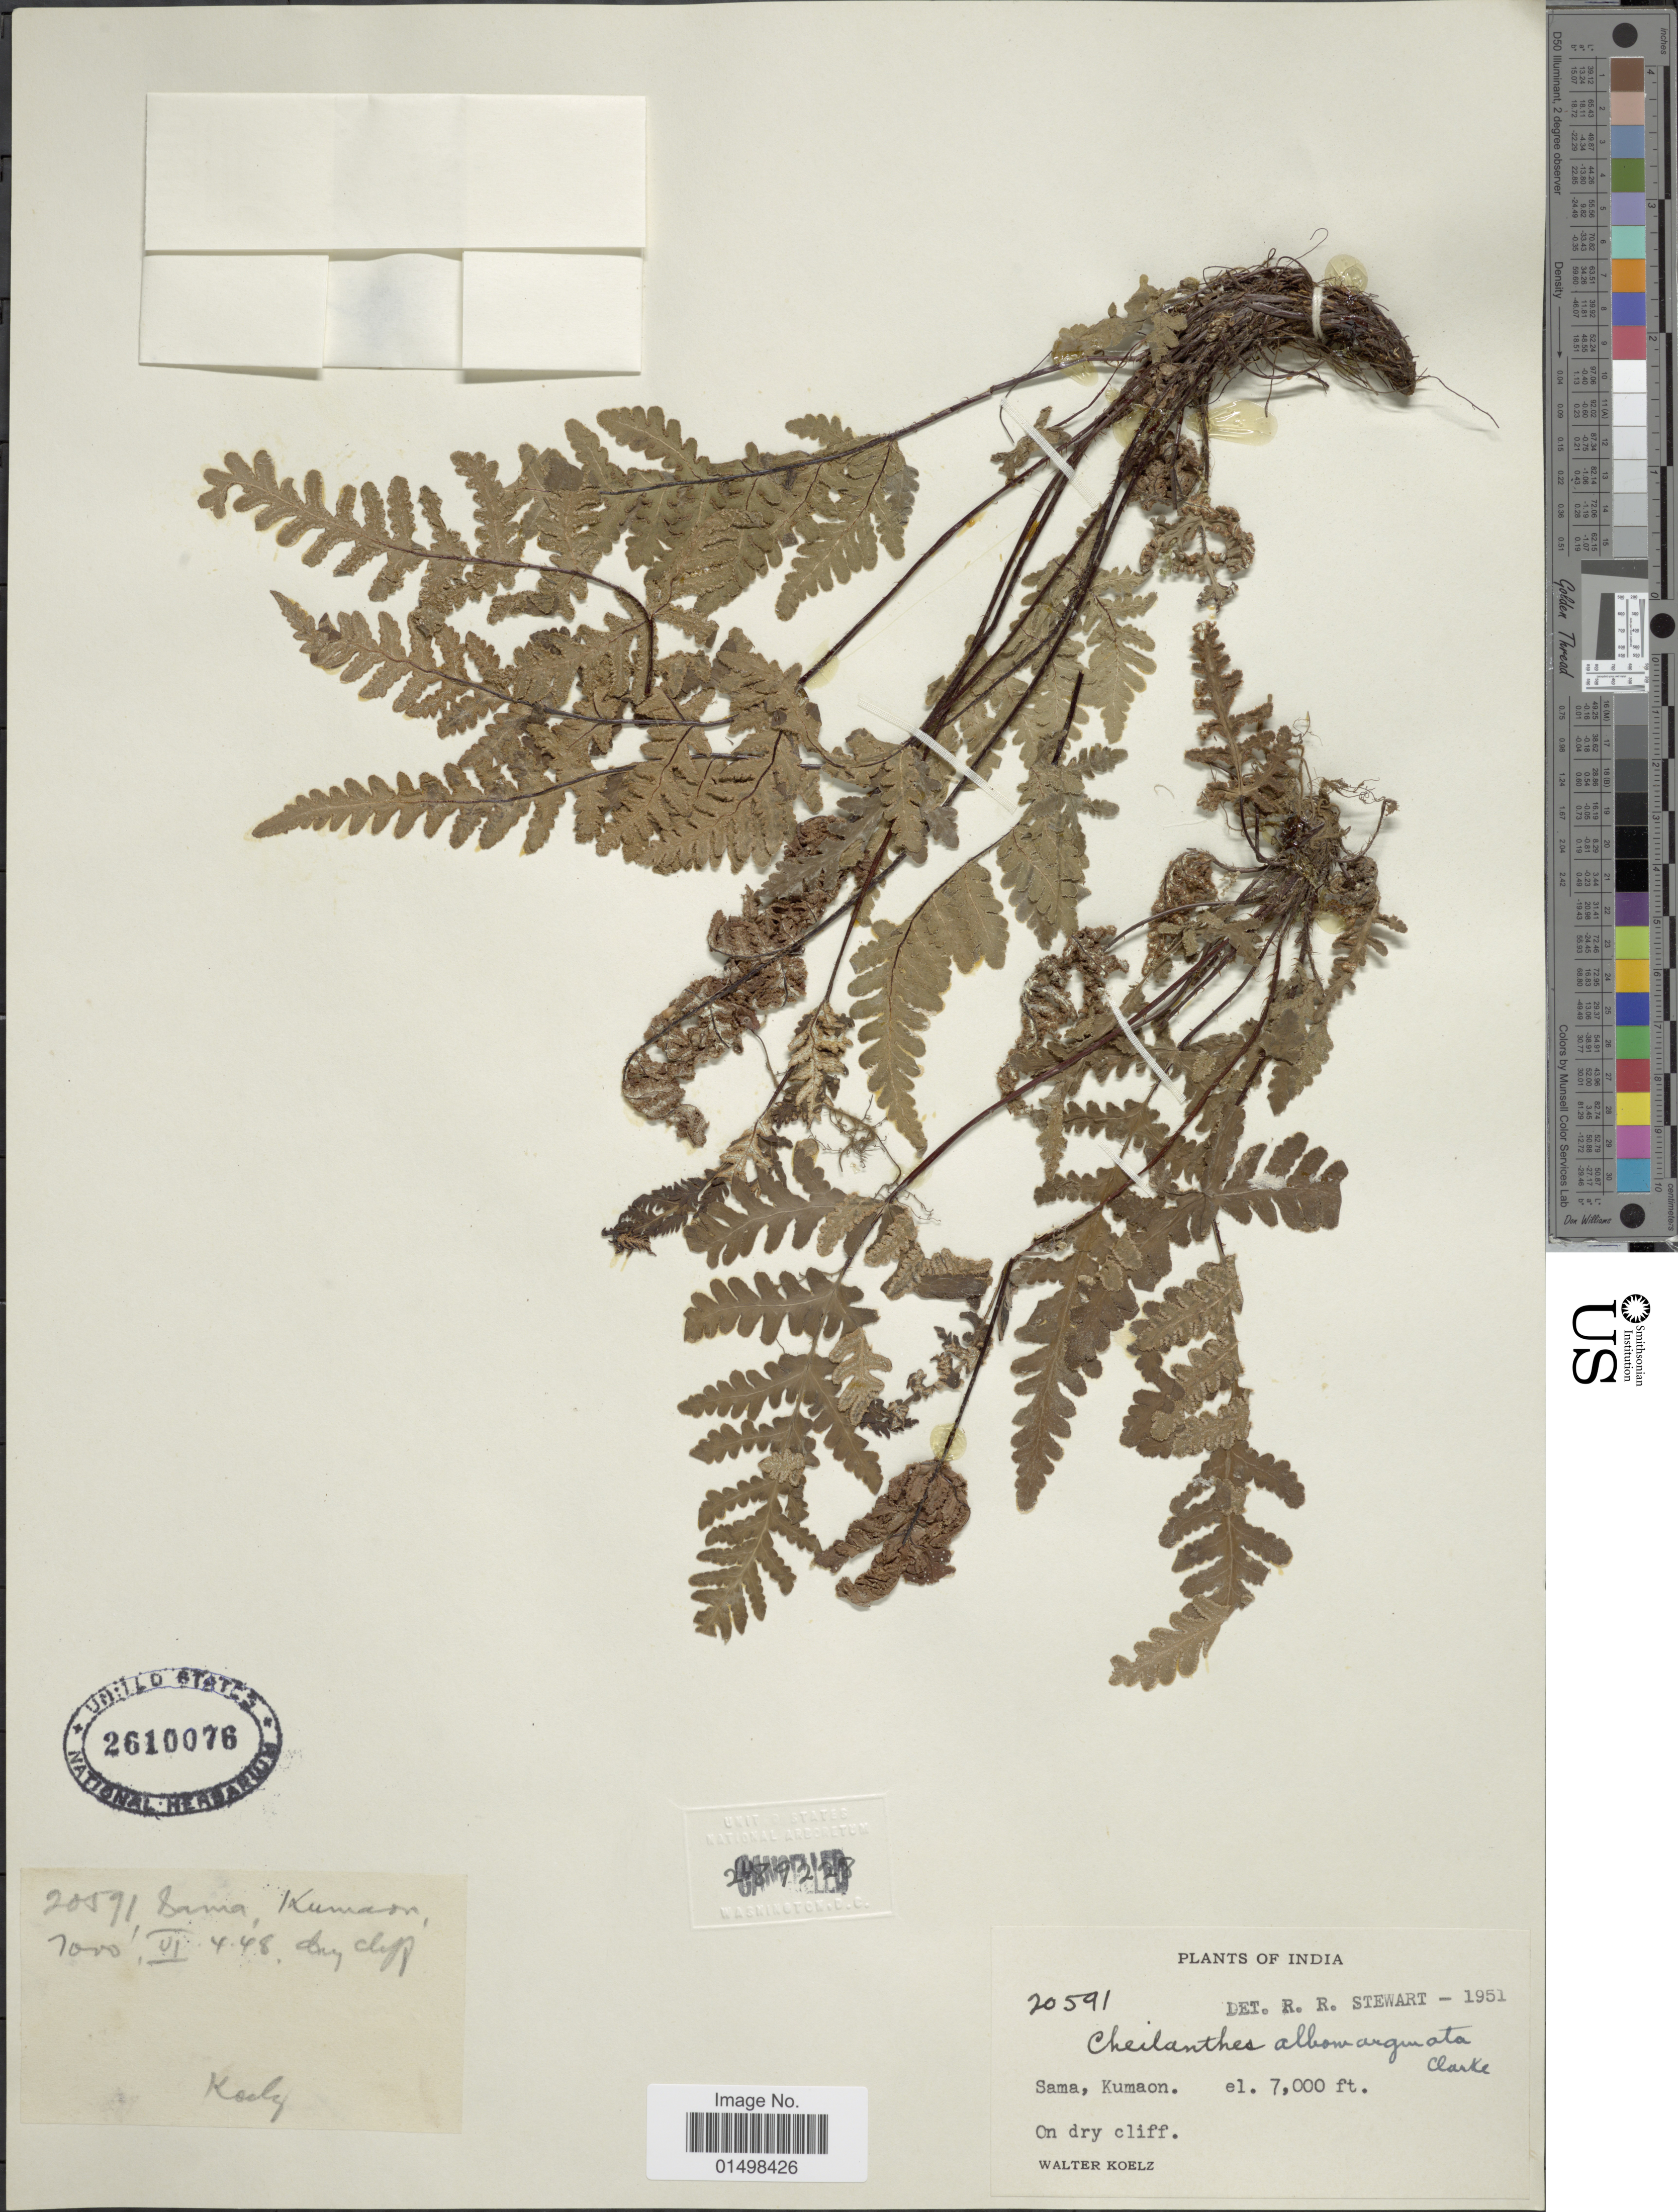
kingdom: Plantae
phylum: Tracheophyta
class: Polypodiopsida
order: Polypodiales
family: Pteridaceae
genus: Aleuritopteris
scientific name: Aleuritopteris albomarginata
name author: (C.B. Clarke) Ching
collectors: W. N. Koelz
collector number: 20591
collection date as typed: Transcribed d/m/y: 4/4/48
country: India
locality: Plants of India, Sama, Kumaon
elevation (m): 2134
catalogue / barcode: US 2610076